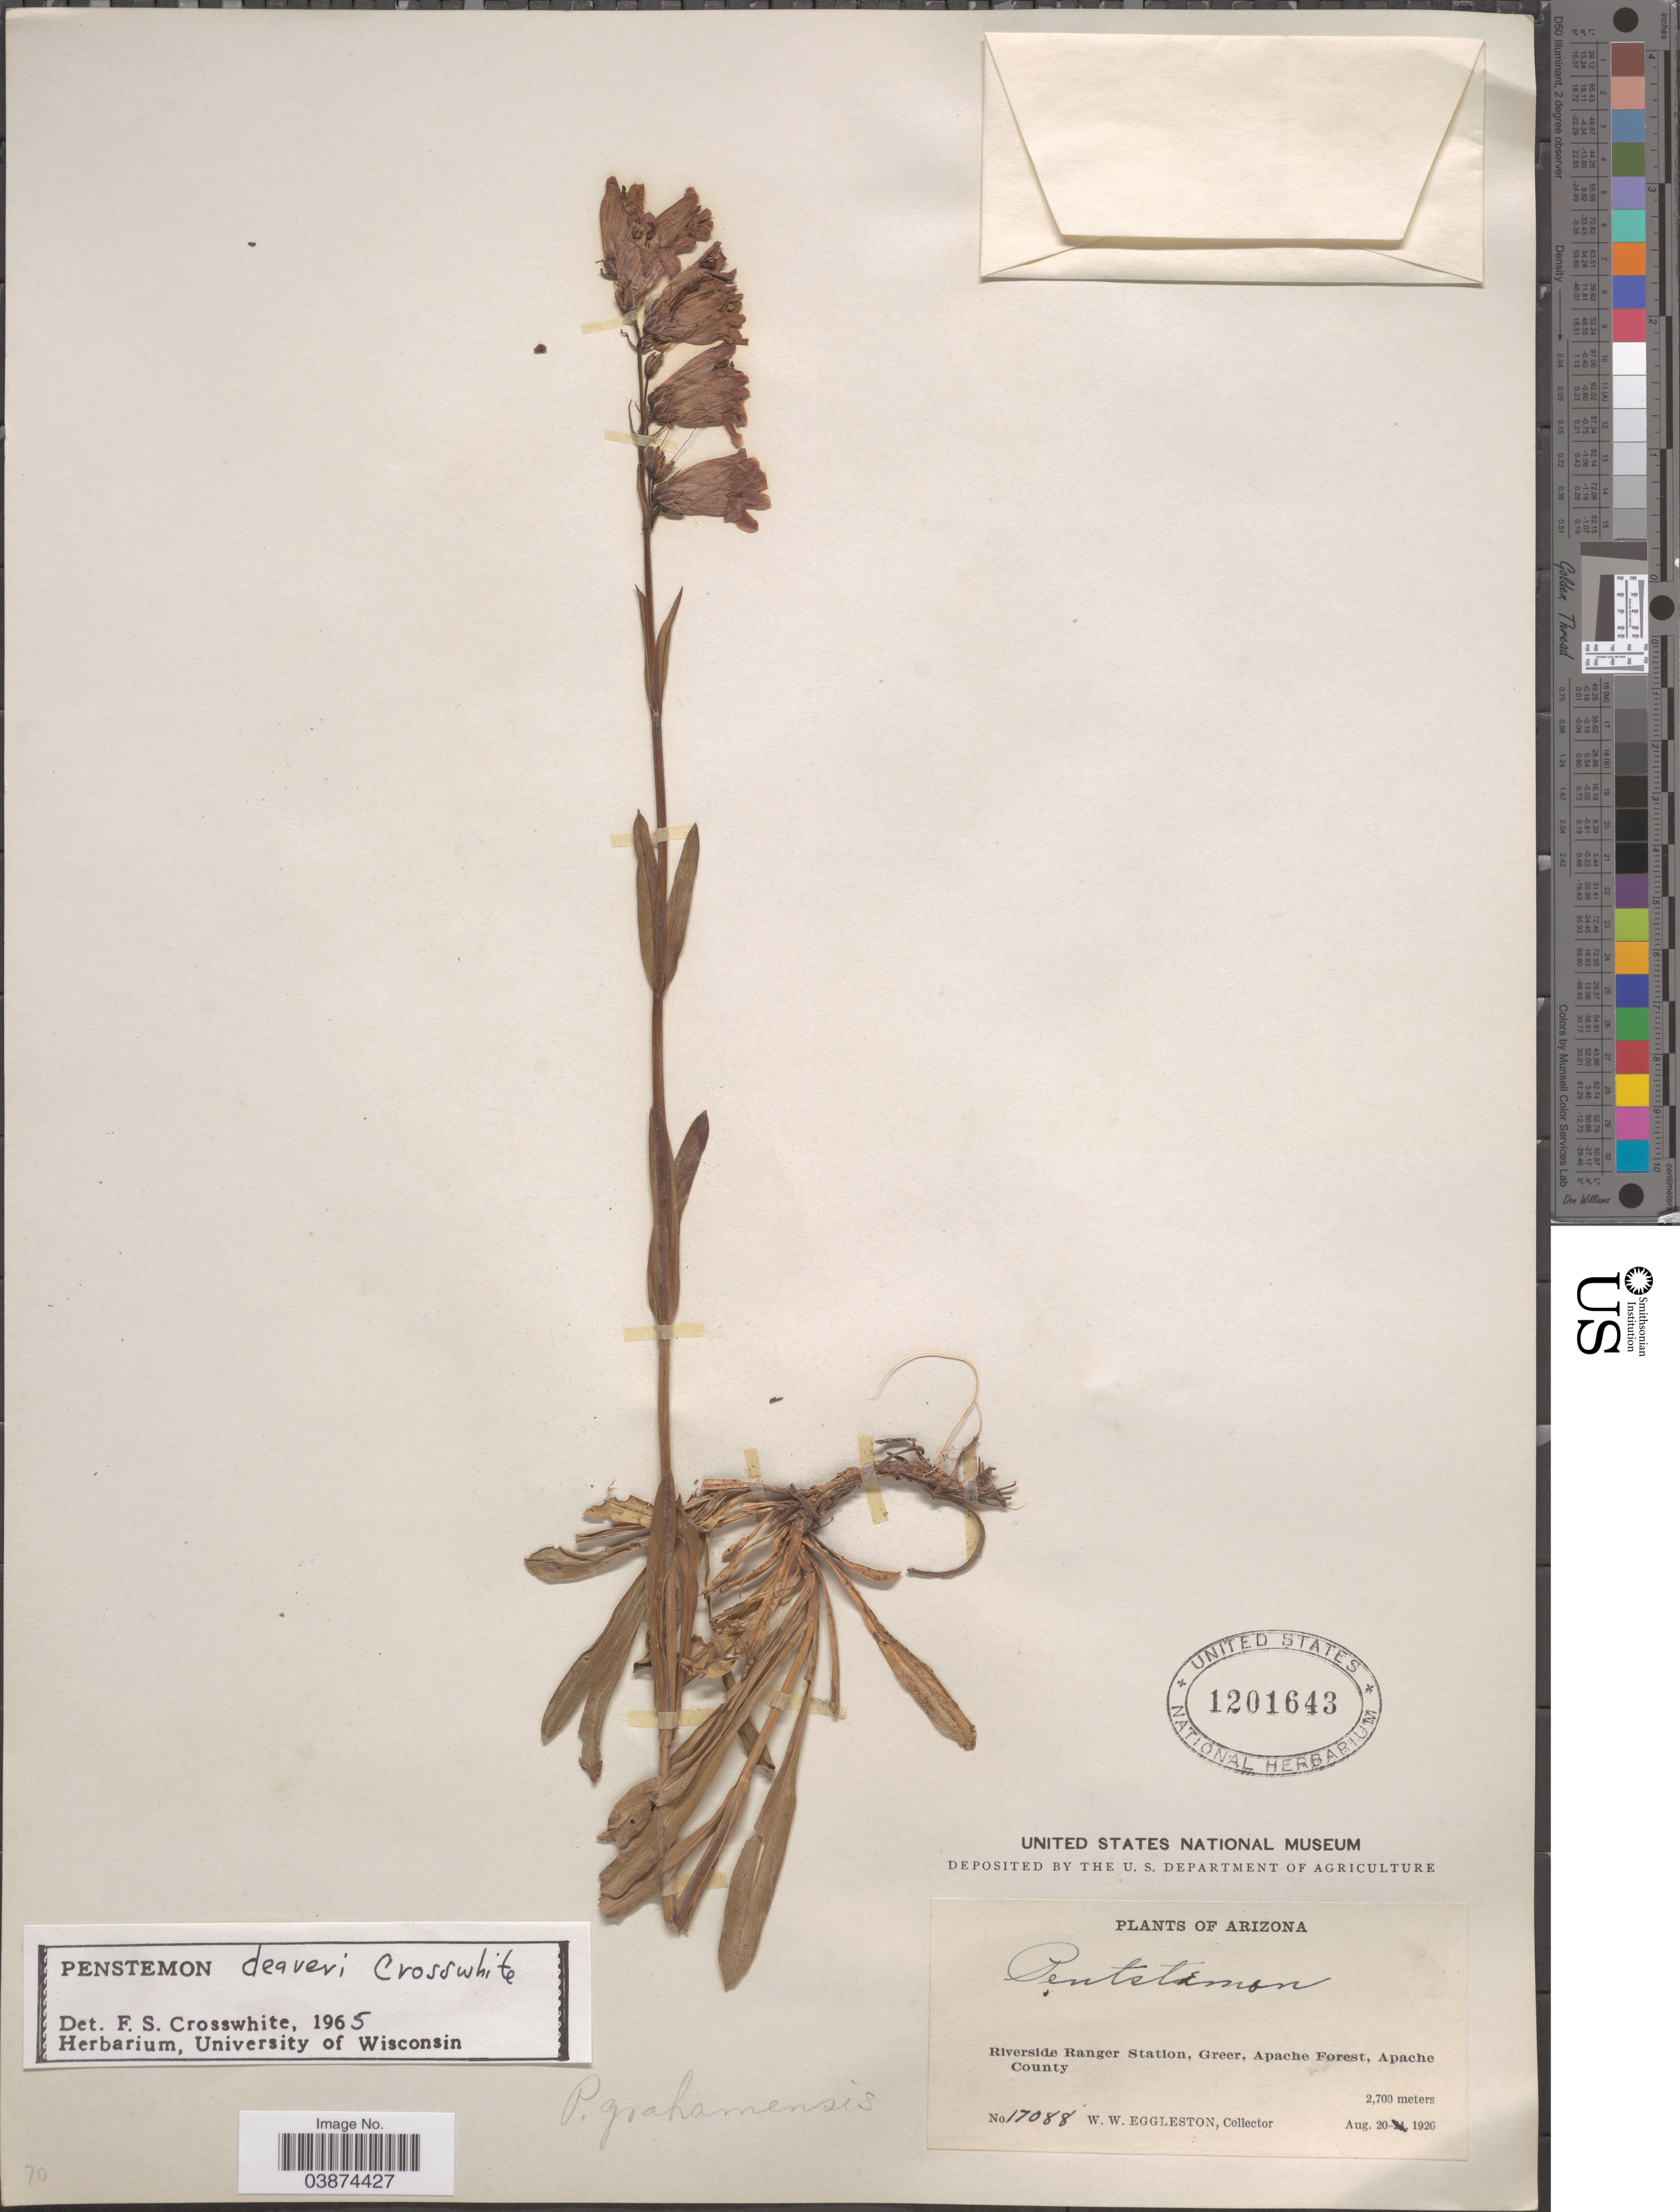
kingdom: Plantae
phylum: Tracheophyta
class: Magnoliopsida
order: Lamiales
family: Plantaginaceae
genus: Penstemon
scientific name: Penstemon deaveri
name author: Crosswh.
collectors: W. W. Eggleston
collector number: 17088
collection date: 1920-08-20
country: United States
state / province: Arizona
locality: Riverside Ranger Station, Greer, Apache Forest, Apache County.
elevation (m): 2700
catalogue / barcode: US 1201643